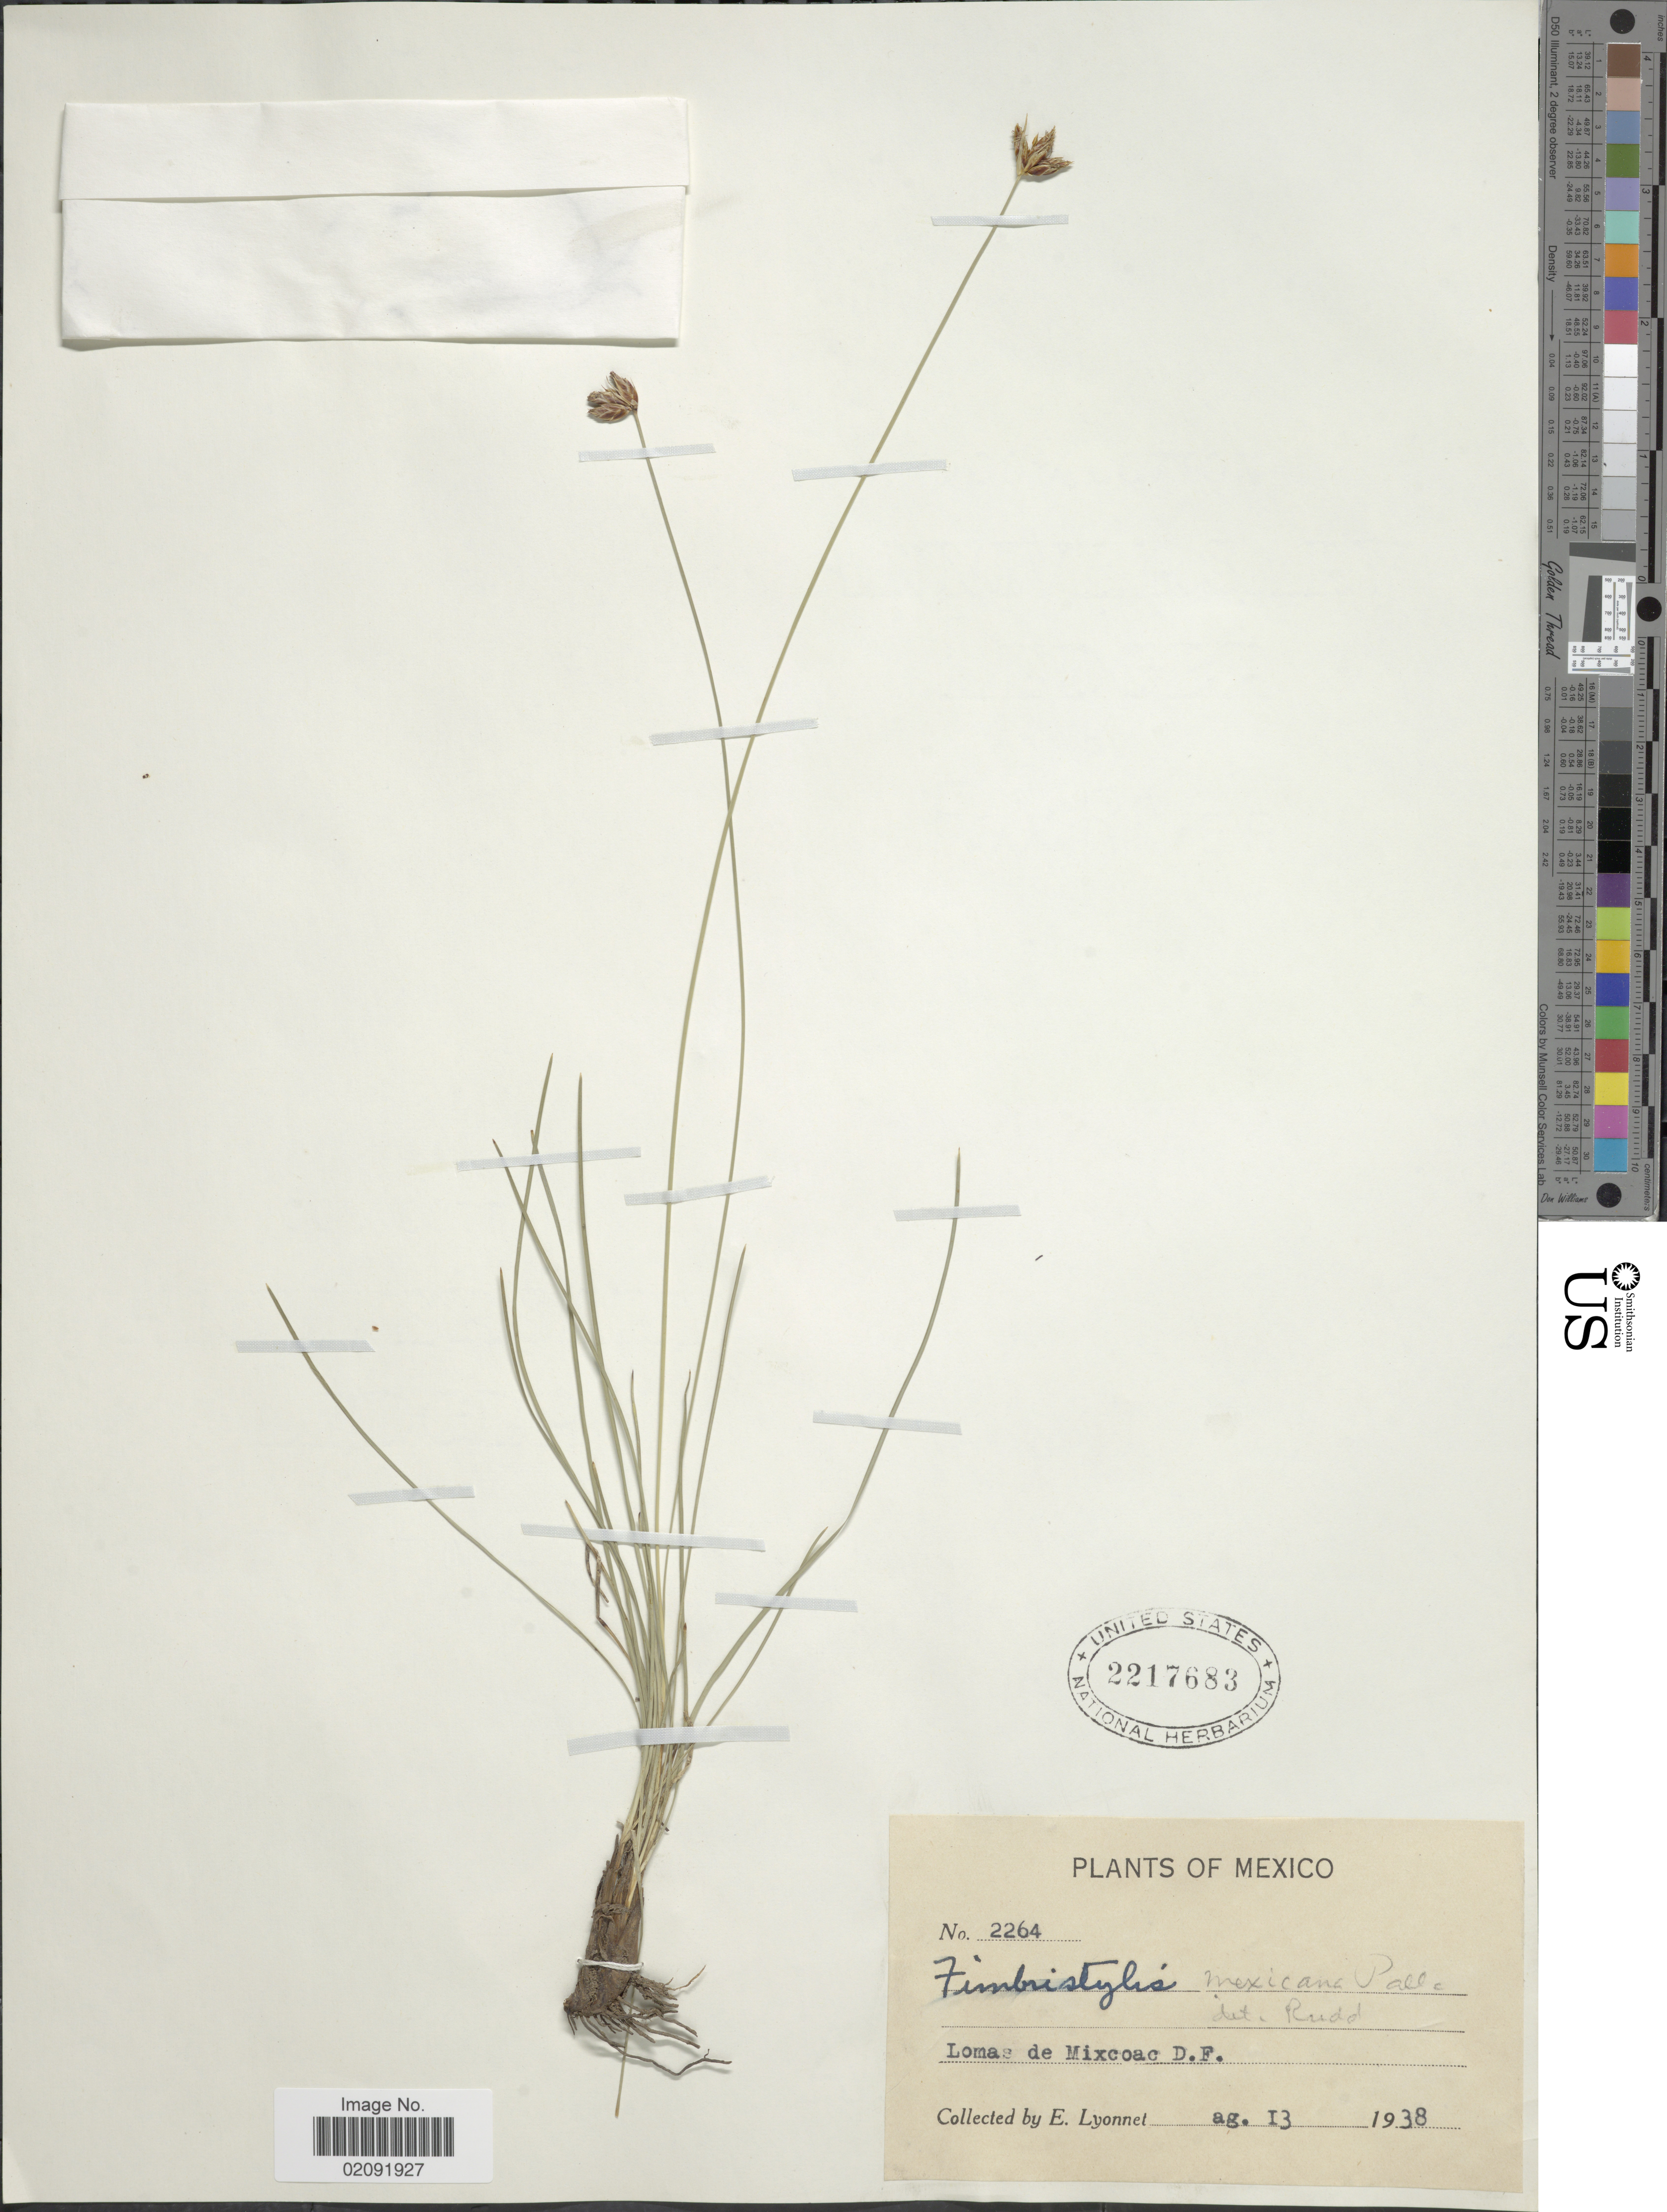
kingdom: Plantae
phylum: Tracheophyta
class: Liliopsida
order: Poales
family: Cyperaceae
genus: Abildgaardia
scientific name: Abildgaardia mexicana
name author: (Palla) Kral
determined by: Strong, Mark T., (BOT), Smithsonian Institution - National Museum of Natural History (UNITED STATES)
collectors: E. Lyonnet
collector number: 2264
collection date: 1938-08-13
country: Mexico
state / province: Distrito Federal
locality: Lomas de Mixcoac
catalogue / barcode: US 2217683